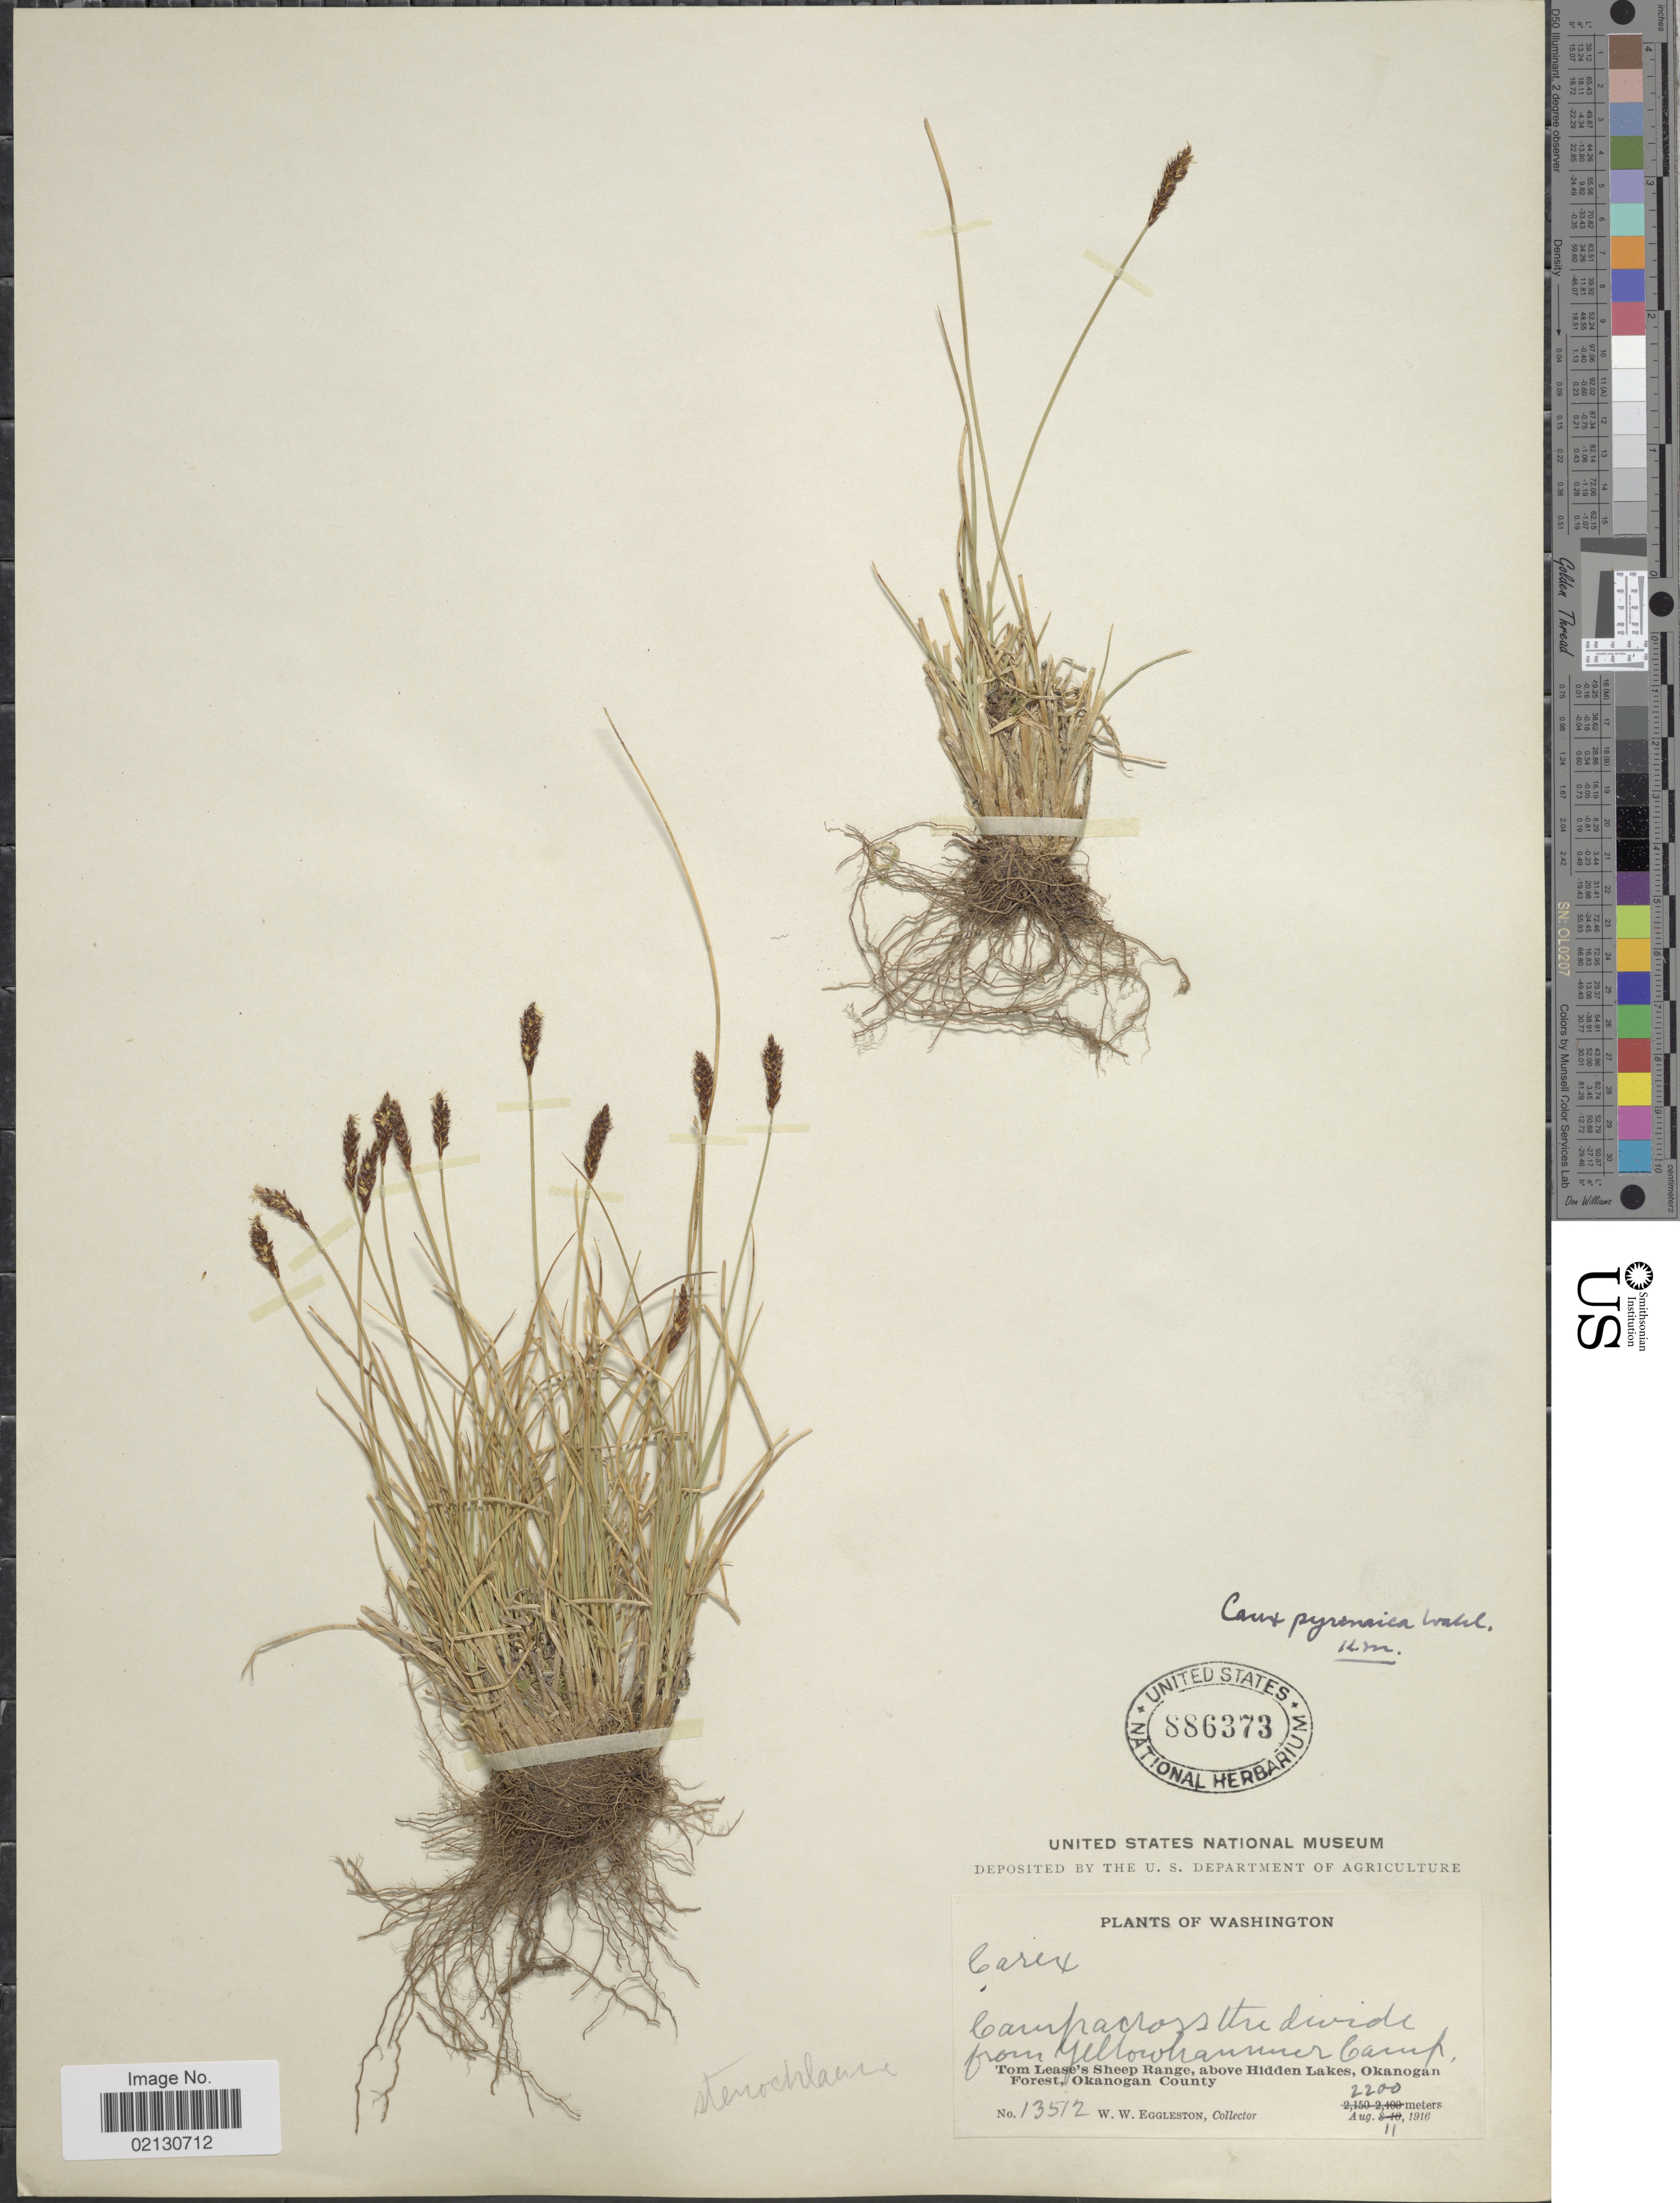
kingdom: Plantae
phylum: Tracheophyta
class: Liliopsida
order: Poales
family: Cyperaceae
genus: Carex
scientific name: Carex micropoda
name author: C.A. Mey.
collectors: W. W. Eggleston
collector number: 13512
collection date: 1916-08-11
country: United States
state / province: Washington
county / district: Okanogan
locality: Camp across the divide from Yellowhammer Camp. Tom Lease's Sheep Range, above Hidden Lakes, Okanogan Forest, Okanogan County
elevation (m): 2200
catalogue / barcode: US 886373